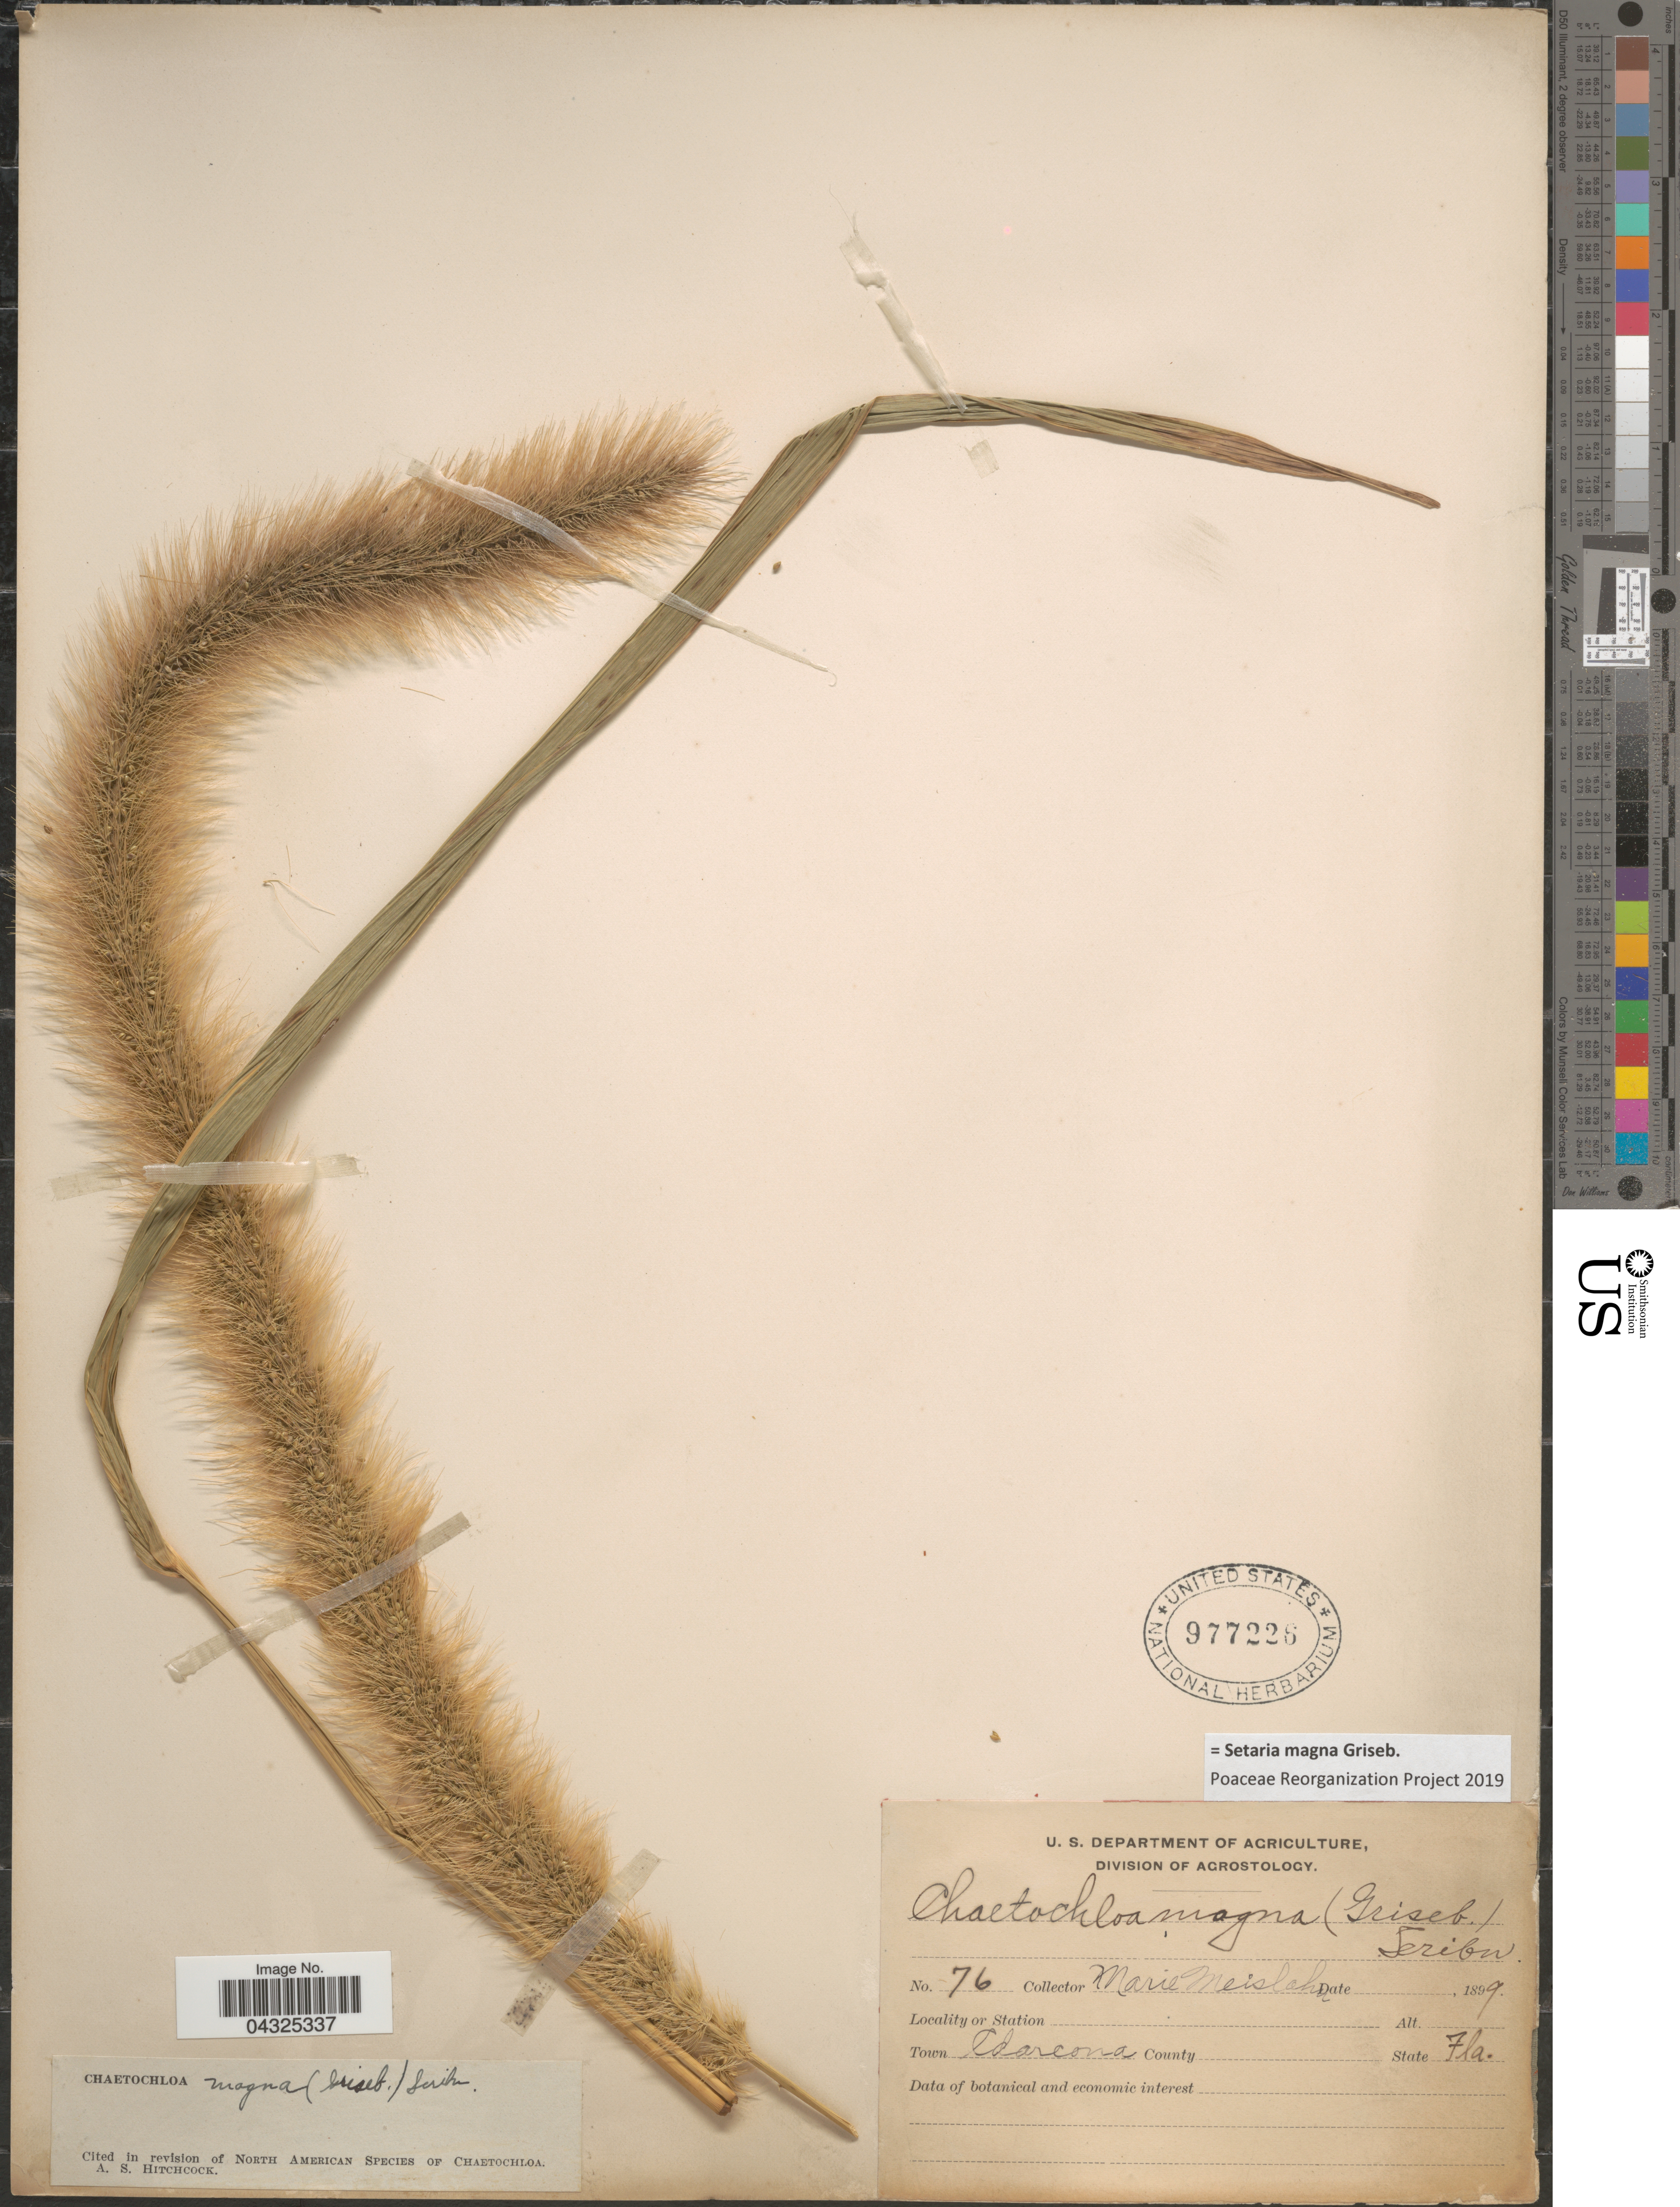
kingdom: Plantae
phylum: Tracheophyta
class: Liliopsida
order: Poales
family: Poaceae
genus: Setaria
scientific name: Setaria magna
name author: Griseb.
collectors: M. Meislahn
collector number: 76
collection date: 1899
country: United States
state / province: Florida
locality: Town Clarcona.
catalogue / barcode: US 977226